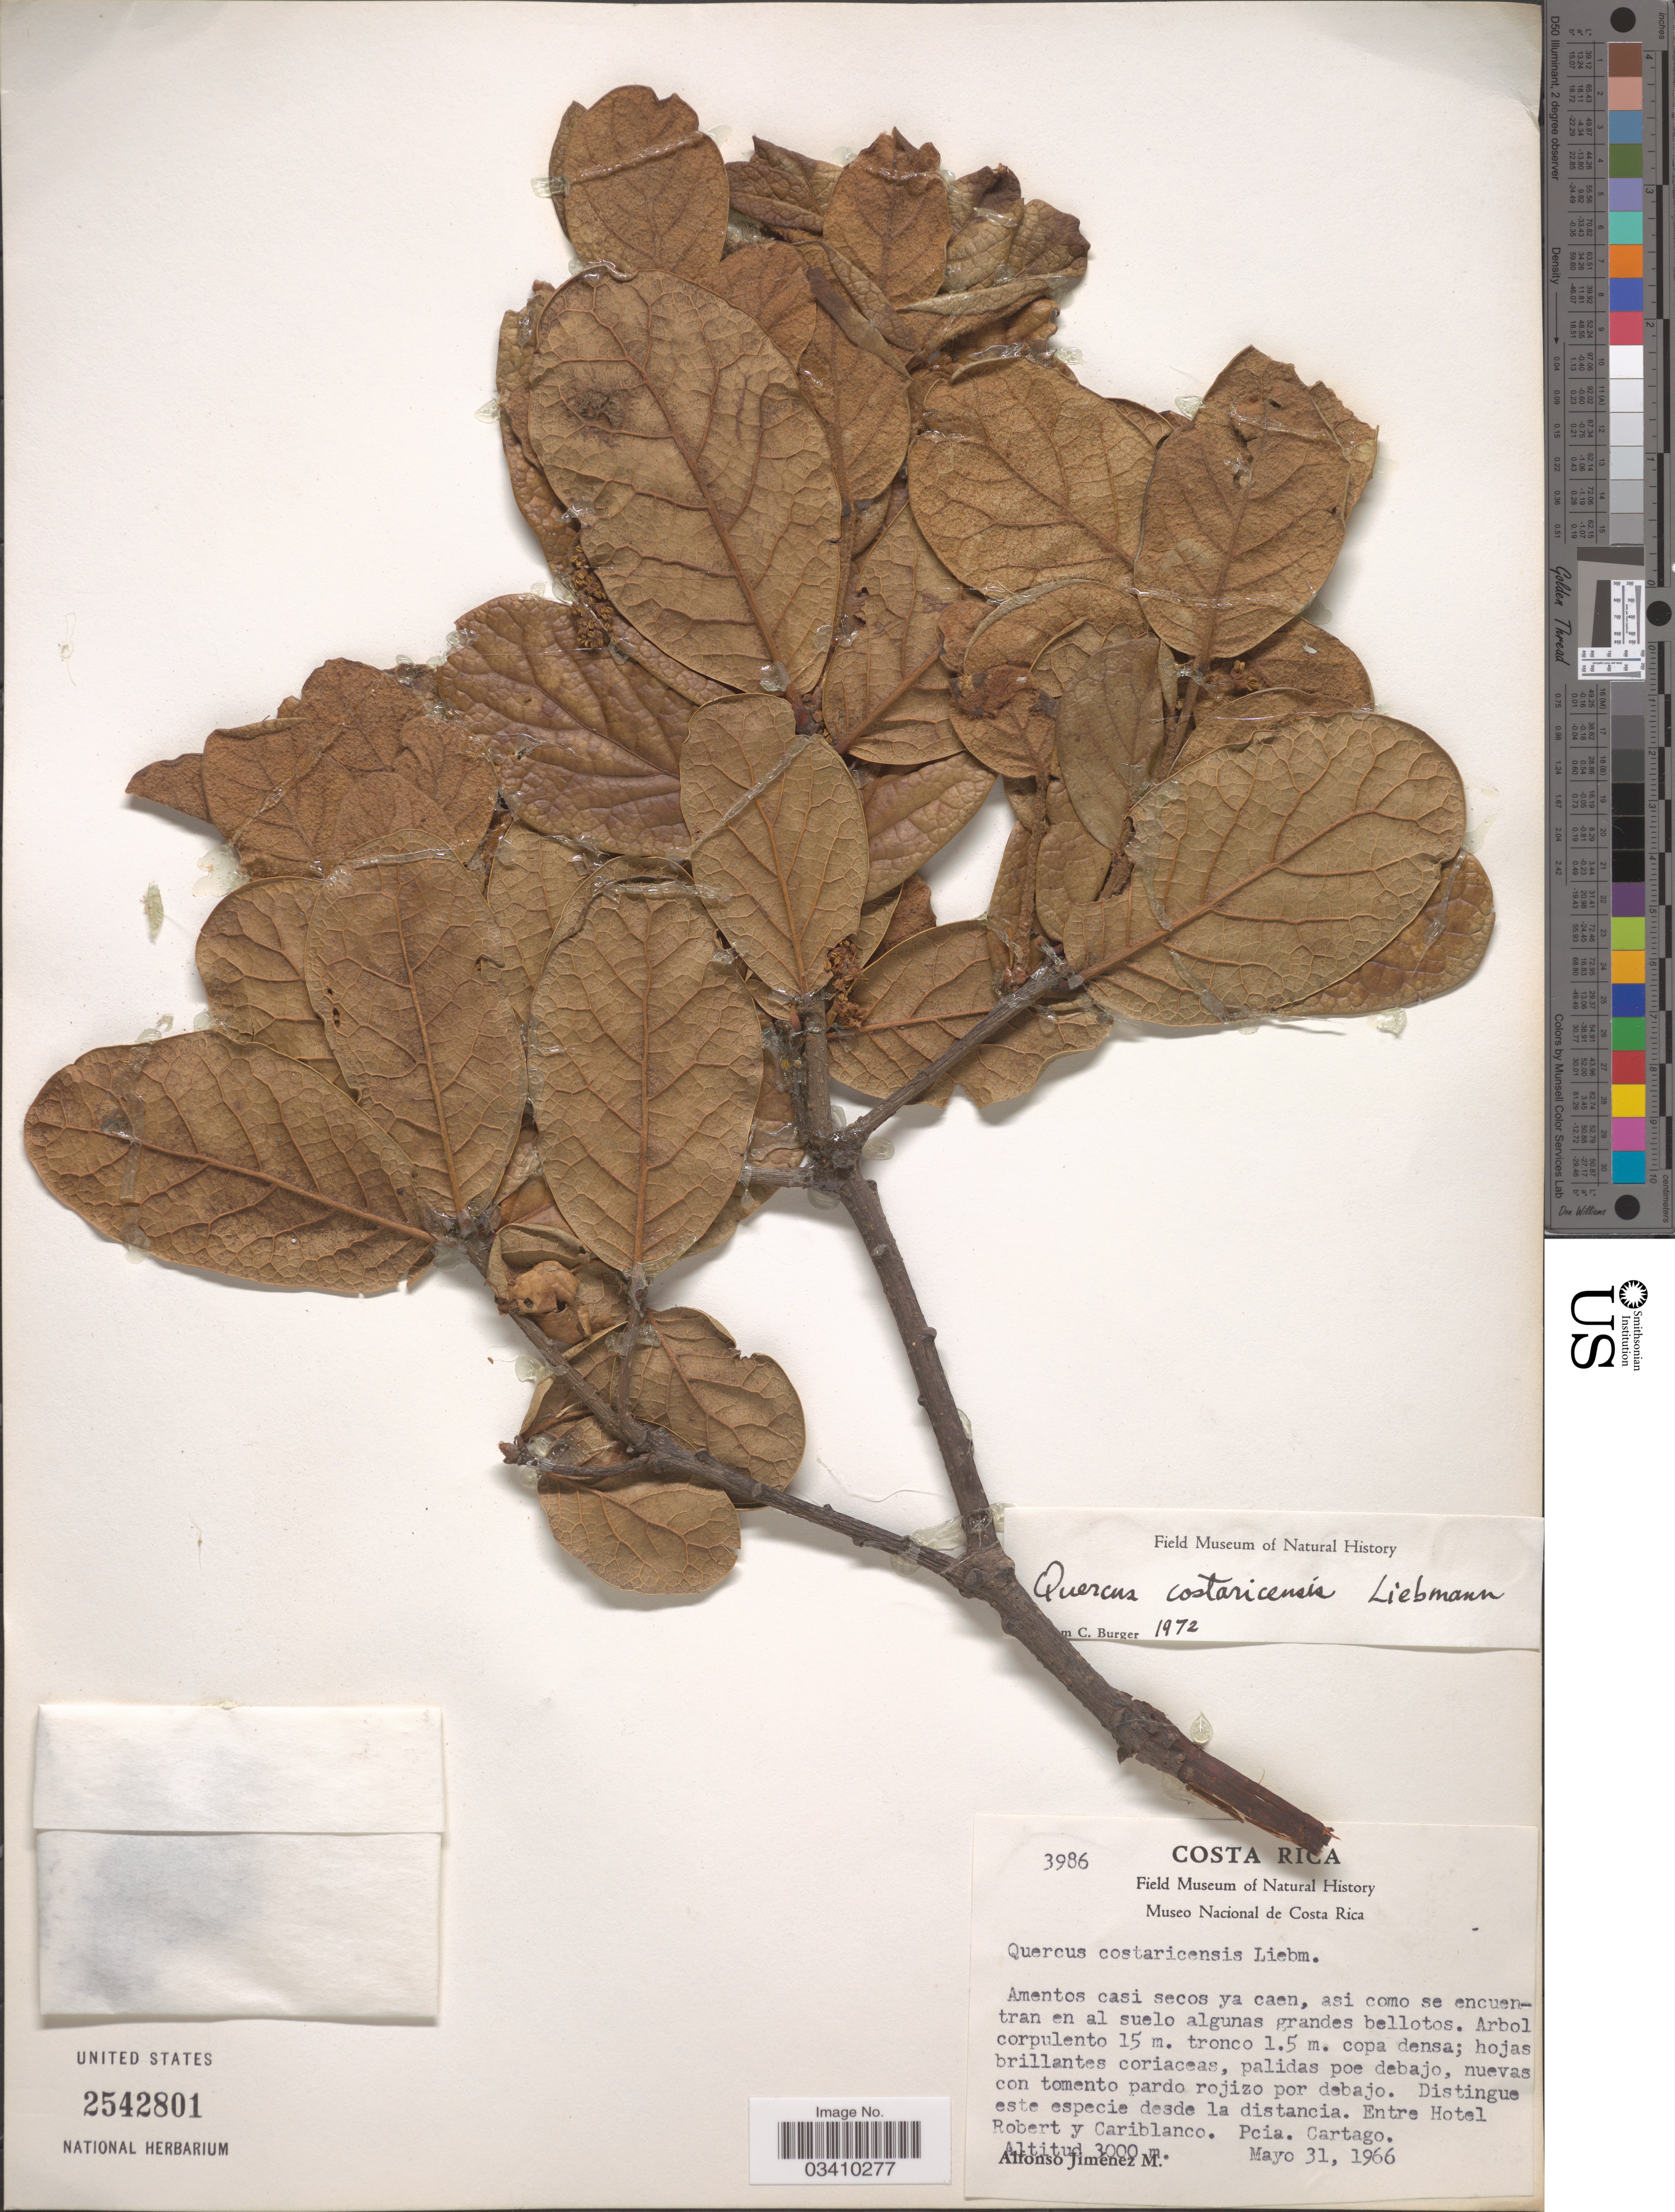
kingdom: Plantae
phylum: Tracheophyta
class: Magnoliopsida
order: Fagales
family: Fagaceae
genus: Quercus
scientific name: Quercus costaricensis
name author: Liebm.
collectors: A. Jimenez M.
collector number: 3986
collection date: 1966-05-31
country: Costa Rica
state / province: Cartago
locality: Distingue este especie desde la distancia. Entre Hotel Robert y Cariblanco.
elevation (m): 3000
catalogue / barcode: US 2542801